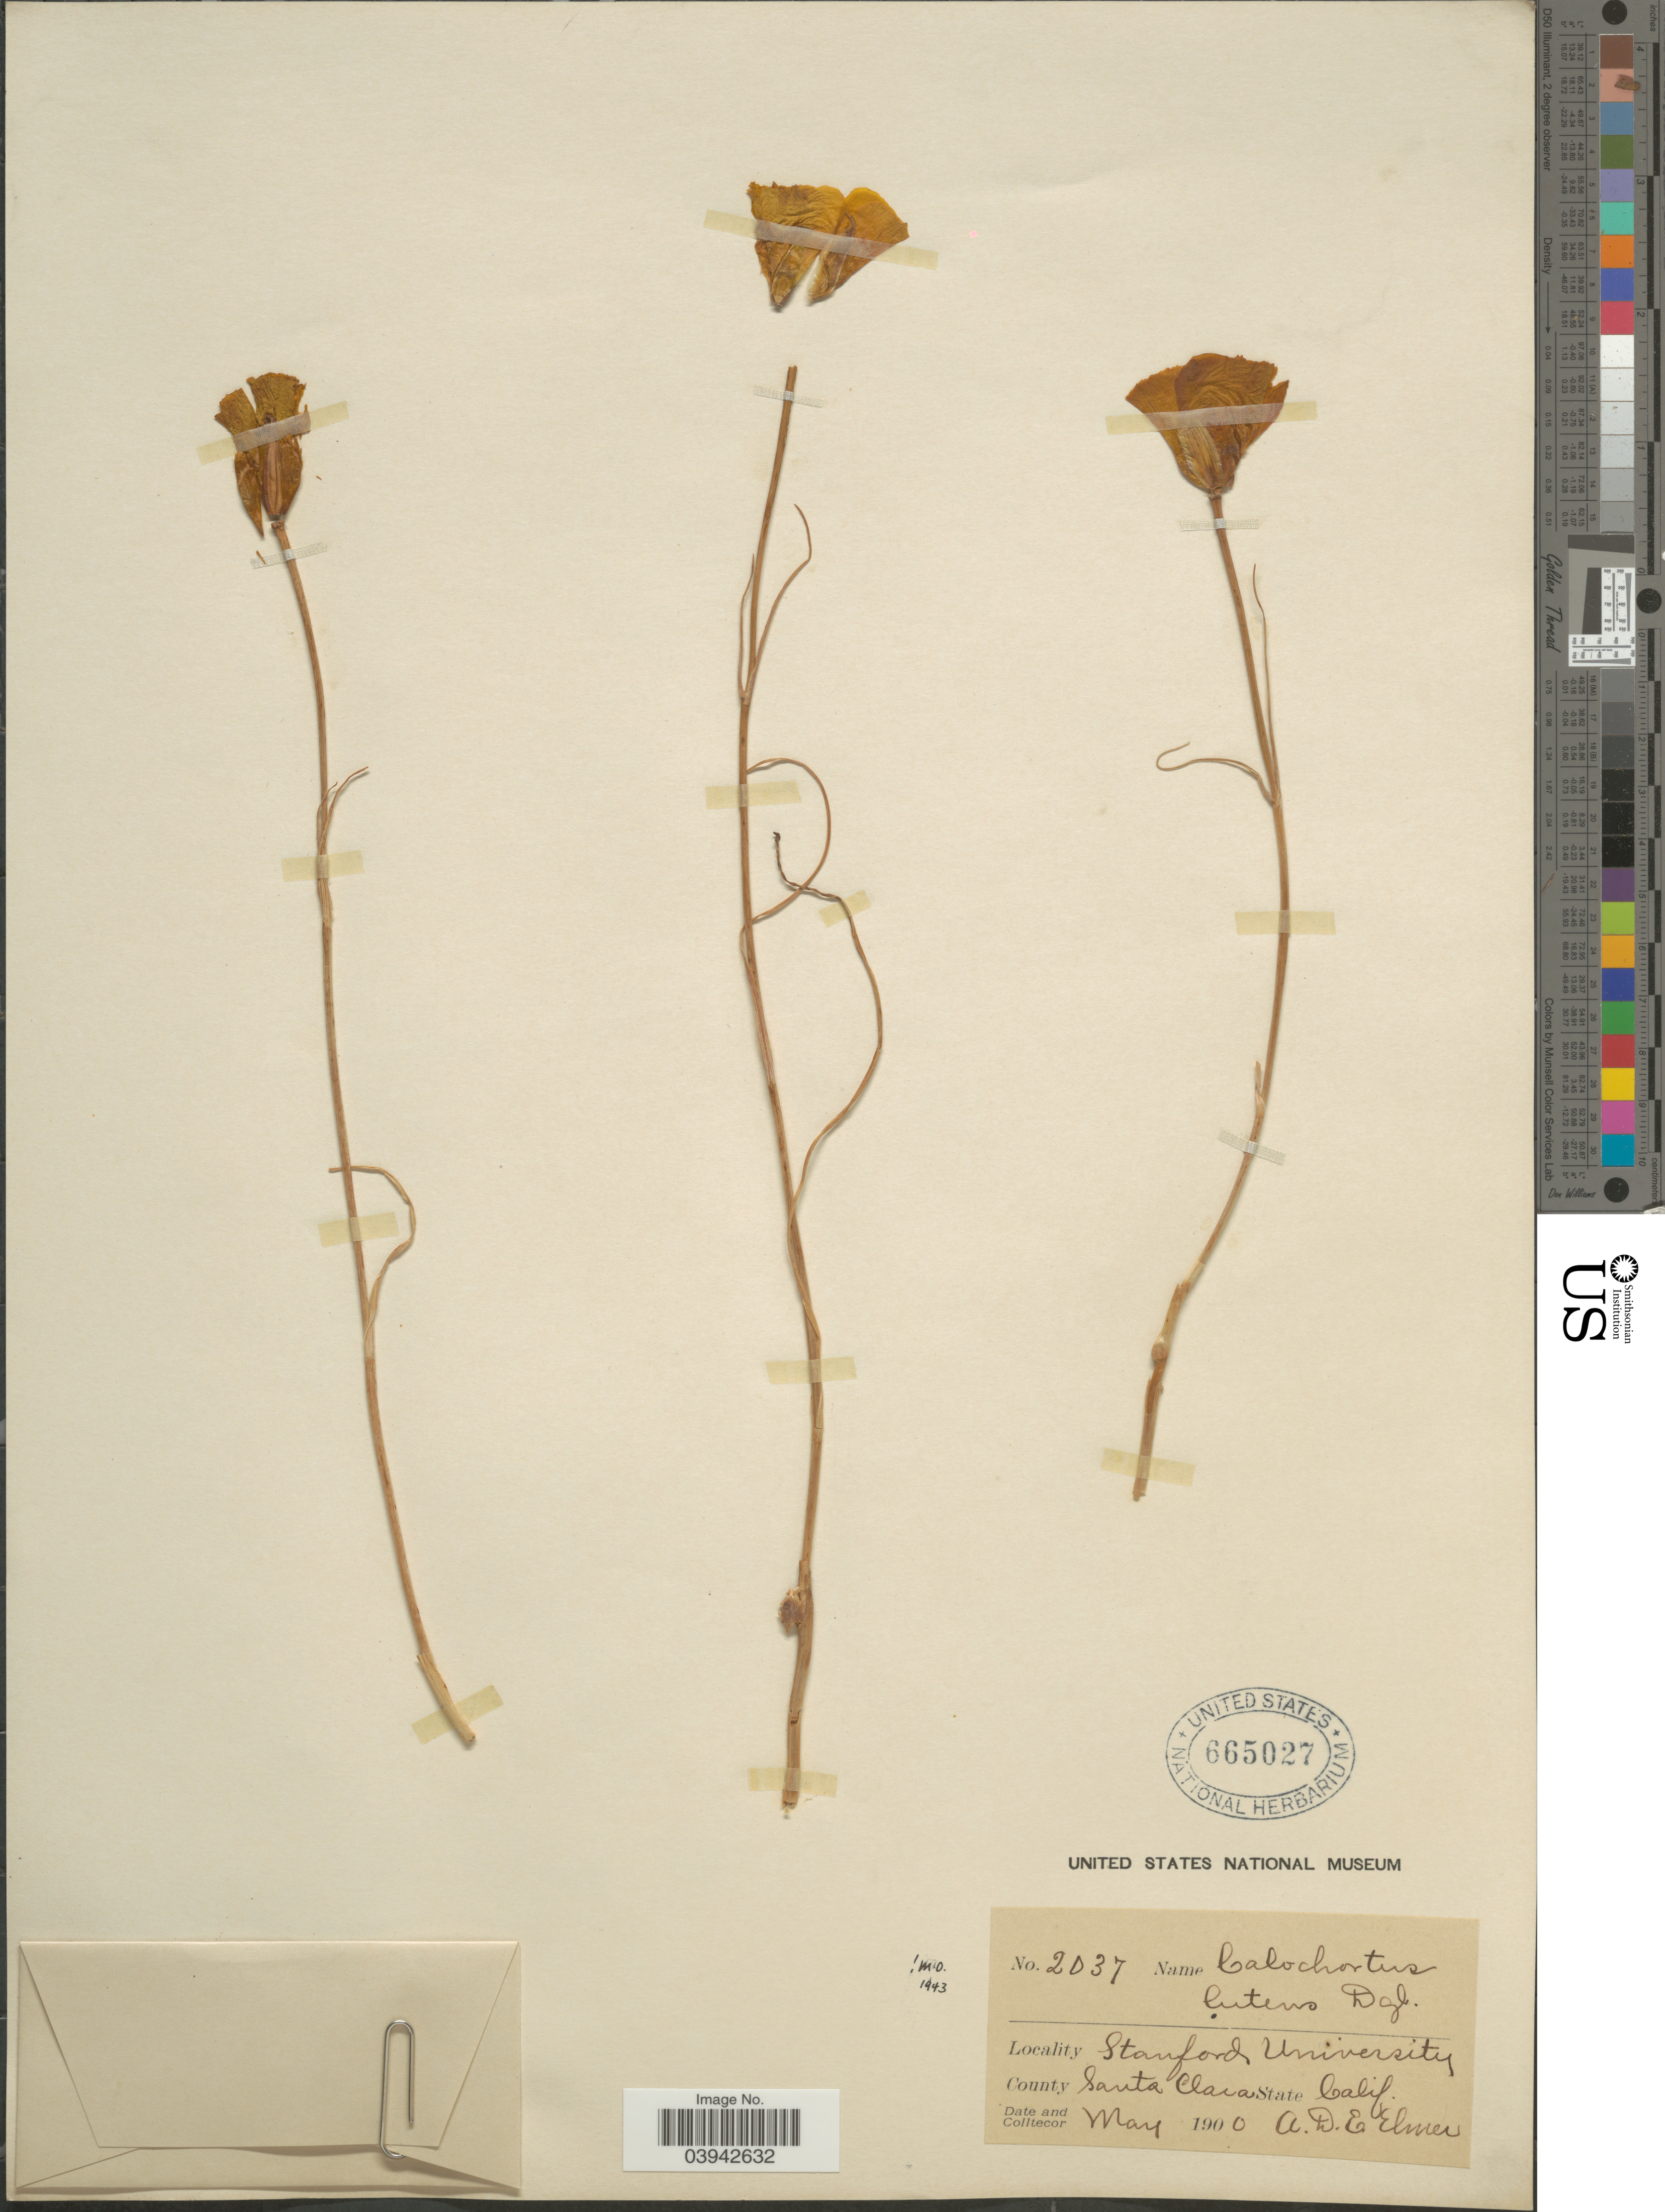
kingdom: Plantae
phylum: Tracheophyta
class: Liliopsida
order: Liliales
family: Liliaceae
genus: Calochortus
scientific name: Calochortus luteus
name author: Douglas ex Lindl.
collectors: A. D. E. Elmer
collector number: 2037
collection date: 1900-05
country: United States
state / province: California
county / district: Santa Clara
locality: Stanford University. County Santa Clara.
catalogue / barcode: US 665027